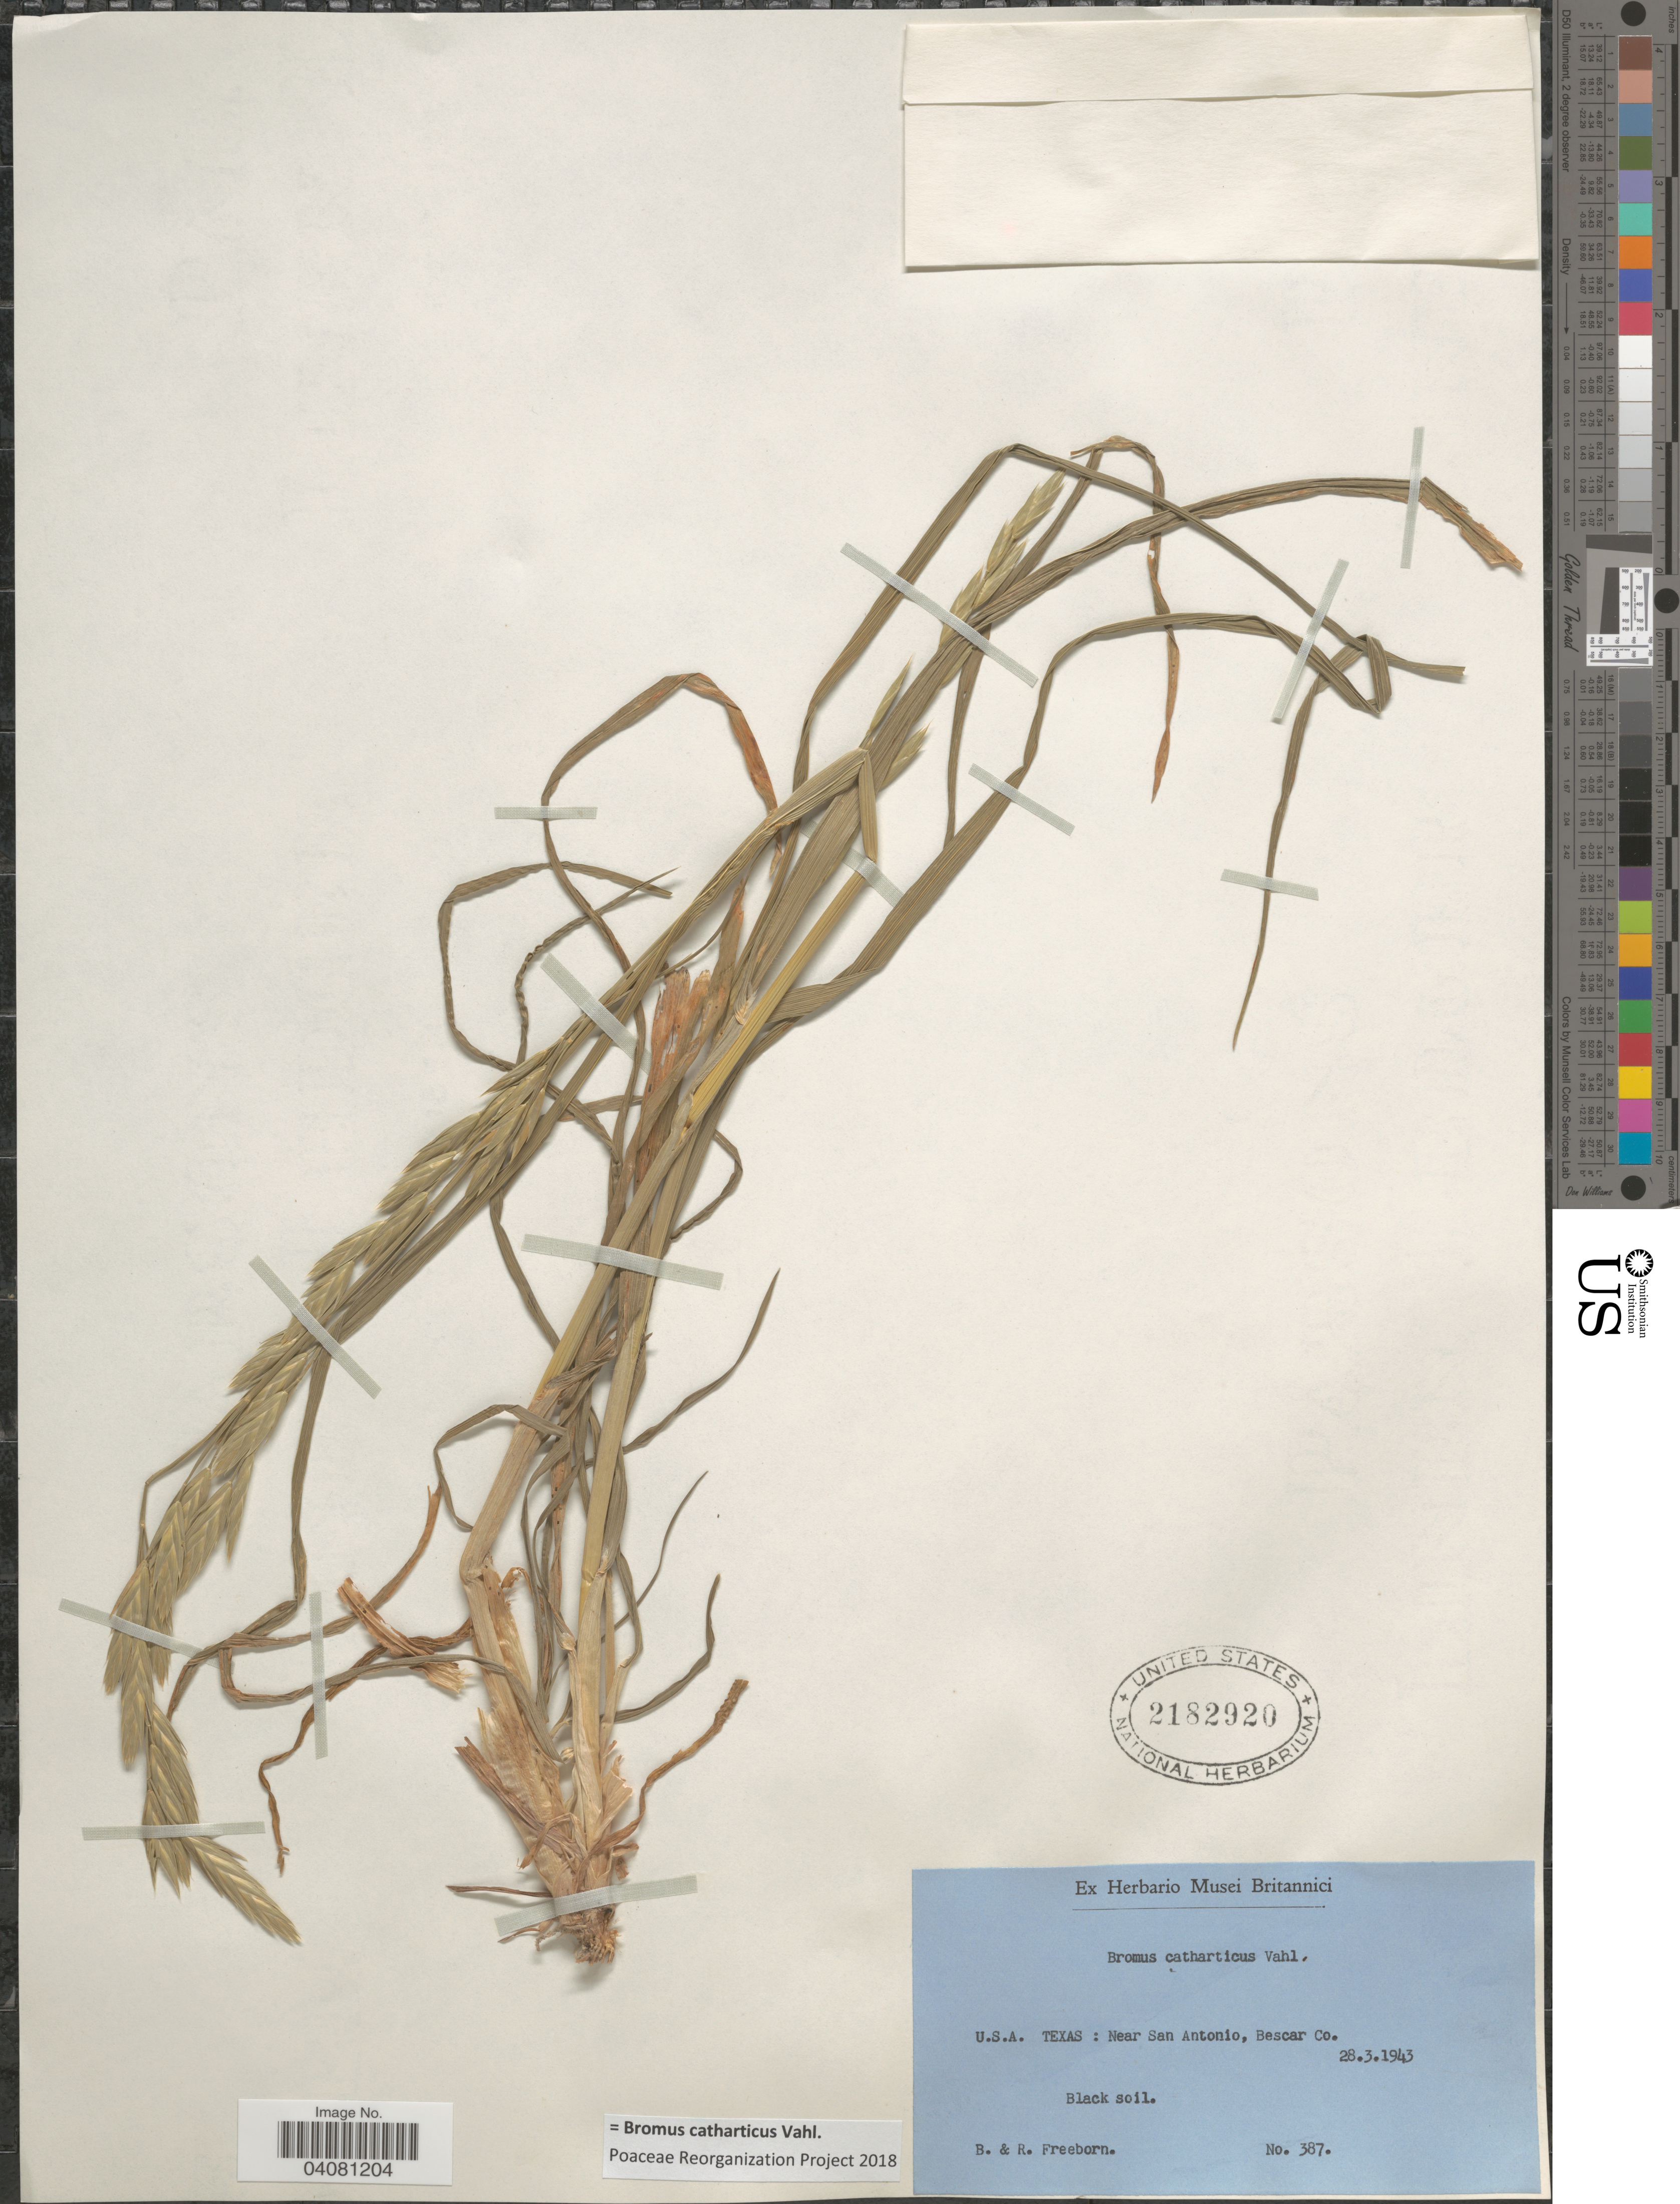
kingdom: Plantae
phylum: Tracheophyta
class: Liliopsida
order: Poales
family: Poaceae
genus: Bromus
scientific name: Bromus catharticus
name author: Vahl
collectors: B. Freeborn & R. Freeborn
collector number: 387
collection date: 1943-03-28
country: United States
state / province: Texas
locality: Near San Antonio, Bescar Co.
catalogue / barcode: US 2182920